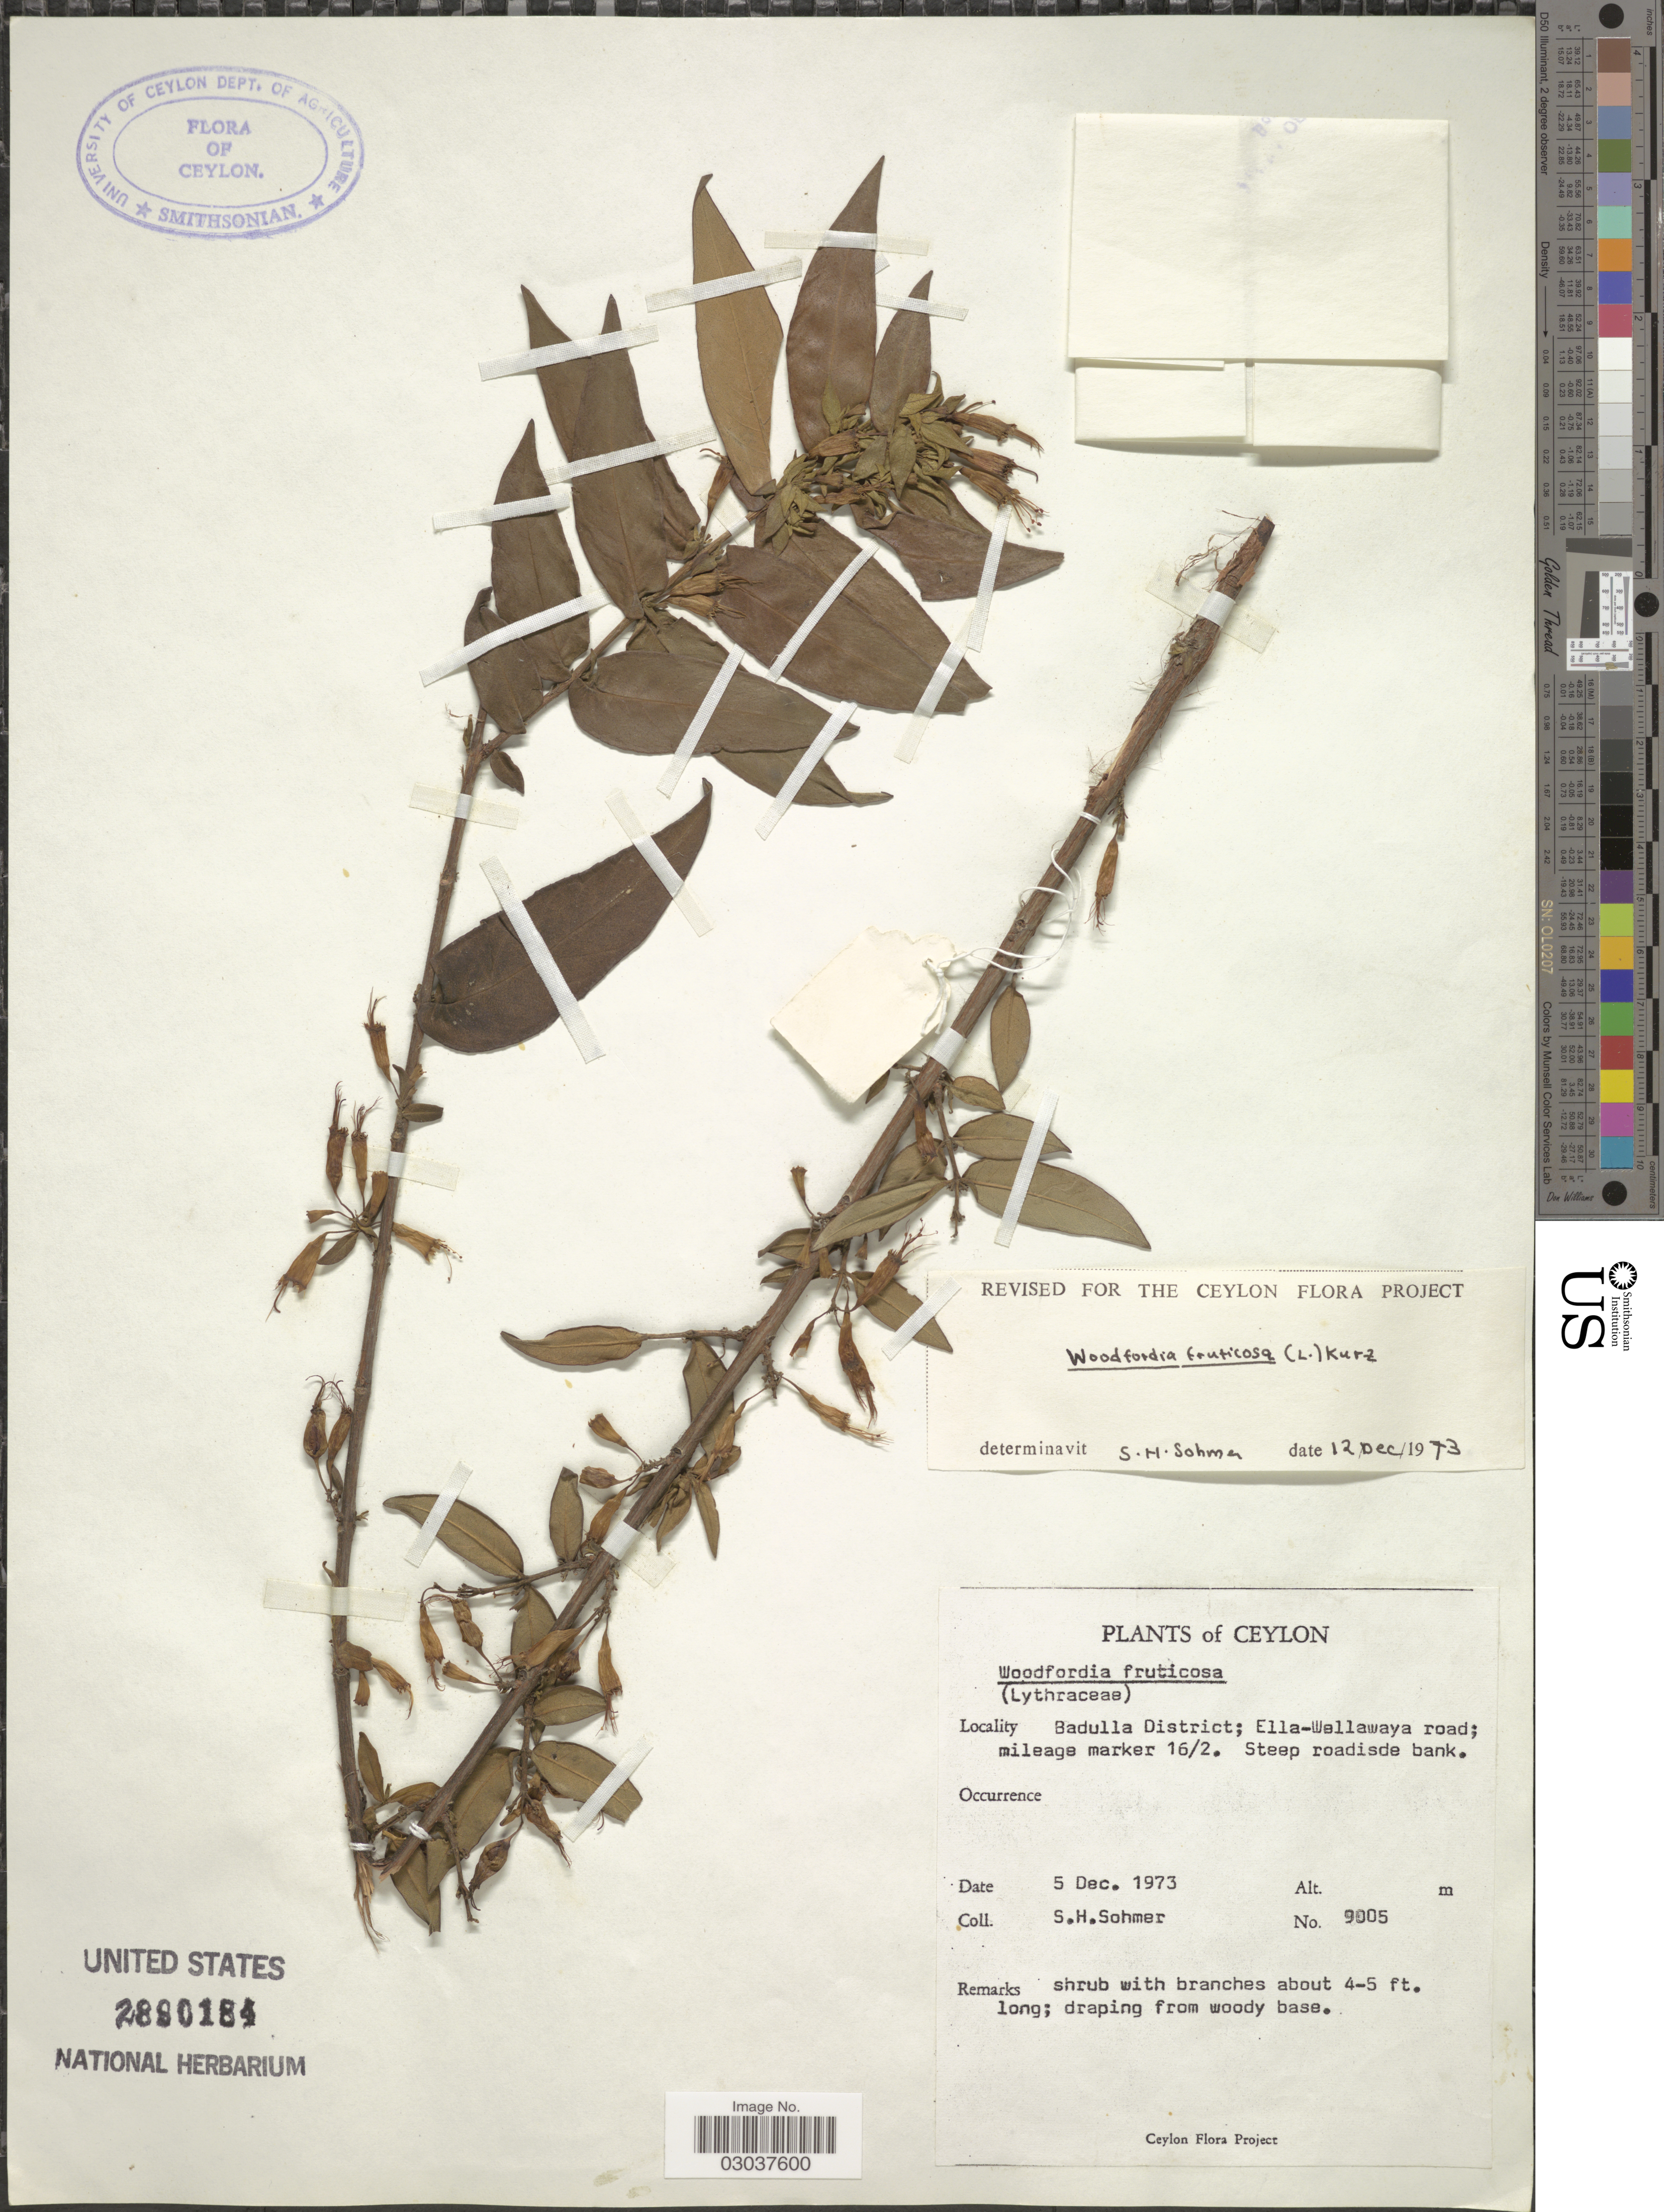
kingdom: Plantae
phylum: Tracheophyta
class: Magnoliopsida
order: Myrtales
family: Lythraceae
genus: Woodfordia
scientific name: Woodfordia fruticosa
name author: (L.) Kurz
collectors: S. H. Sohmer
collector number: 9005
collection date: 1973-12-05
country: Sri Lanka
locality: Ceylon. Badulla District; Ella-Wellawaya road; mileage marker 16/2. Steep roadside bank.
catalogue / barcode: US 2880184